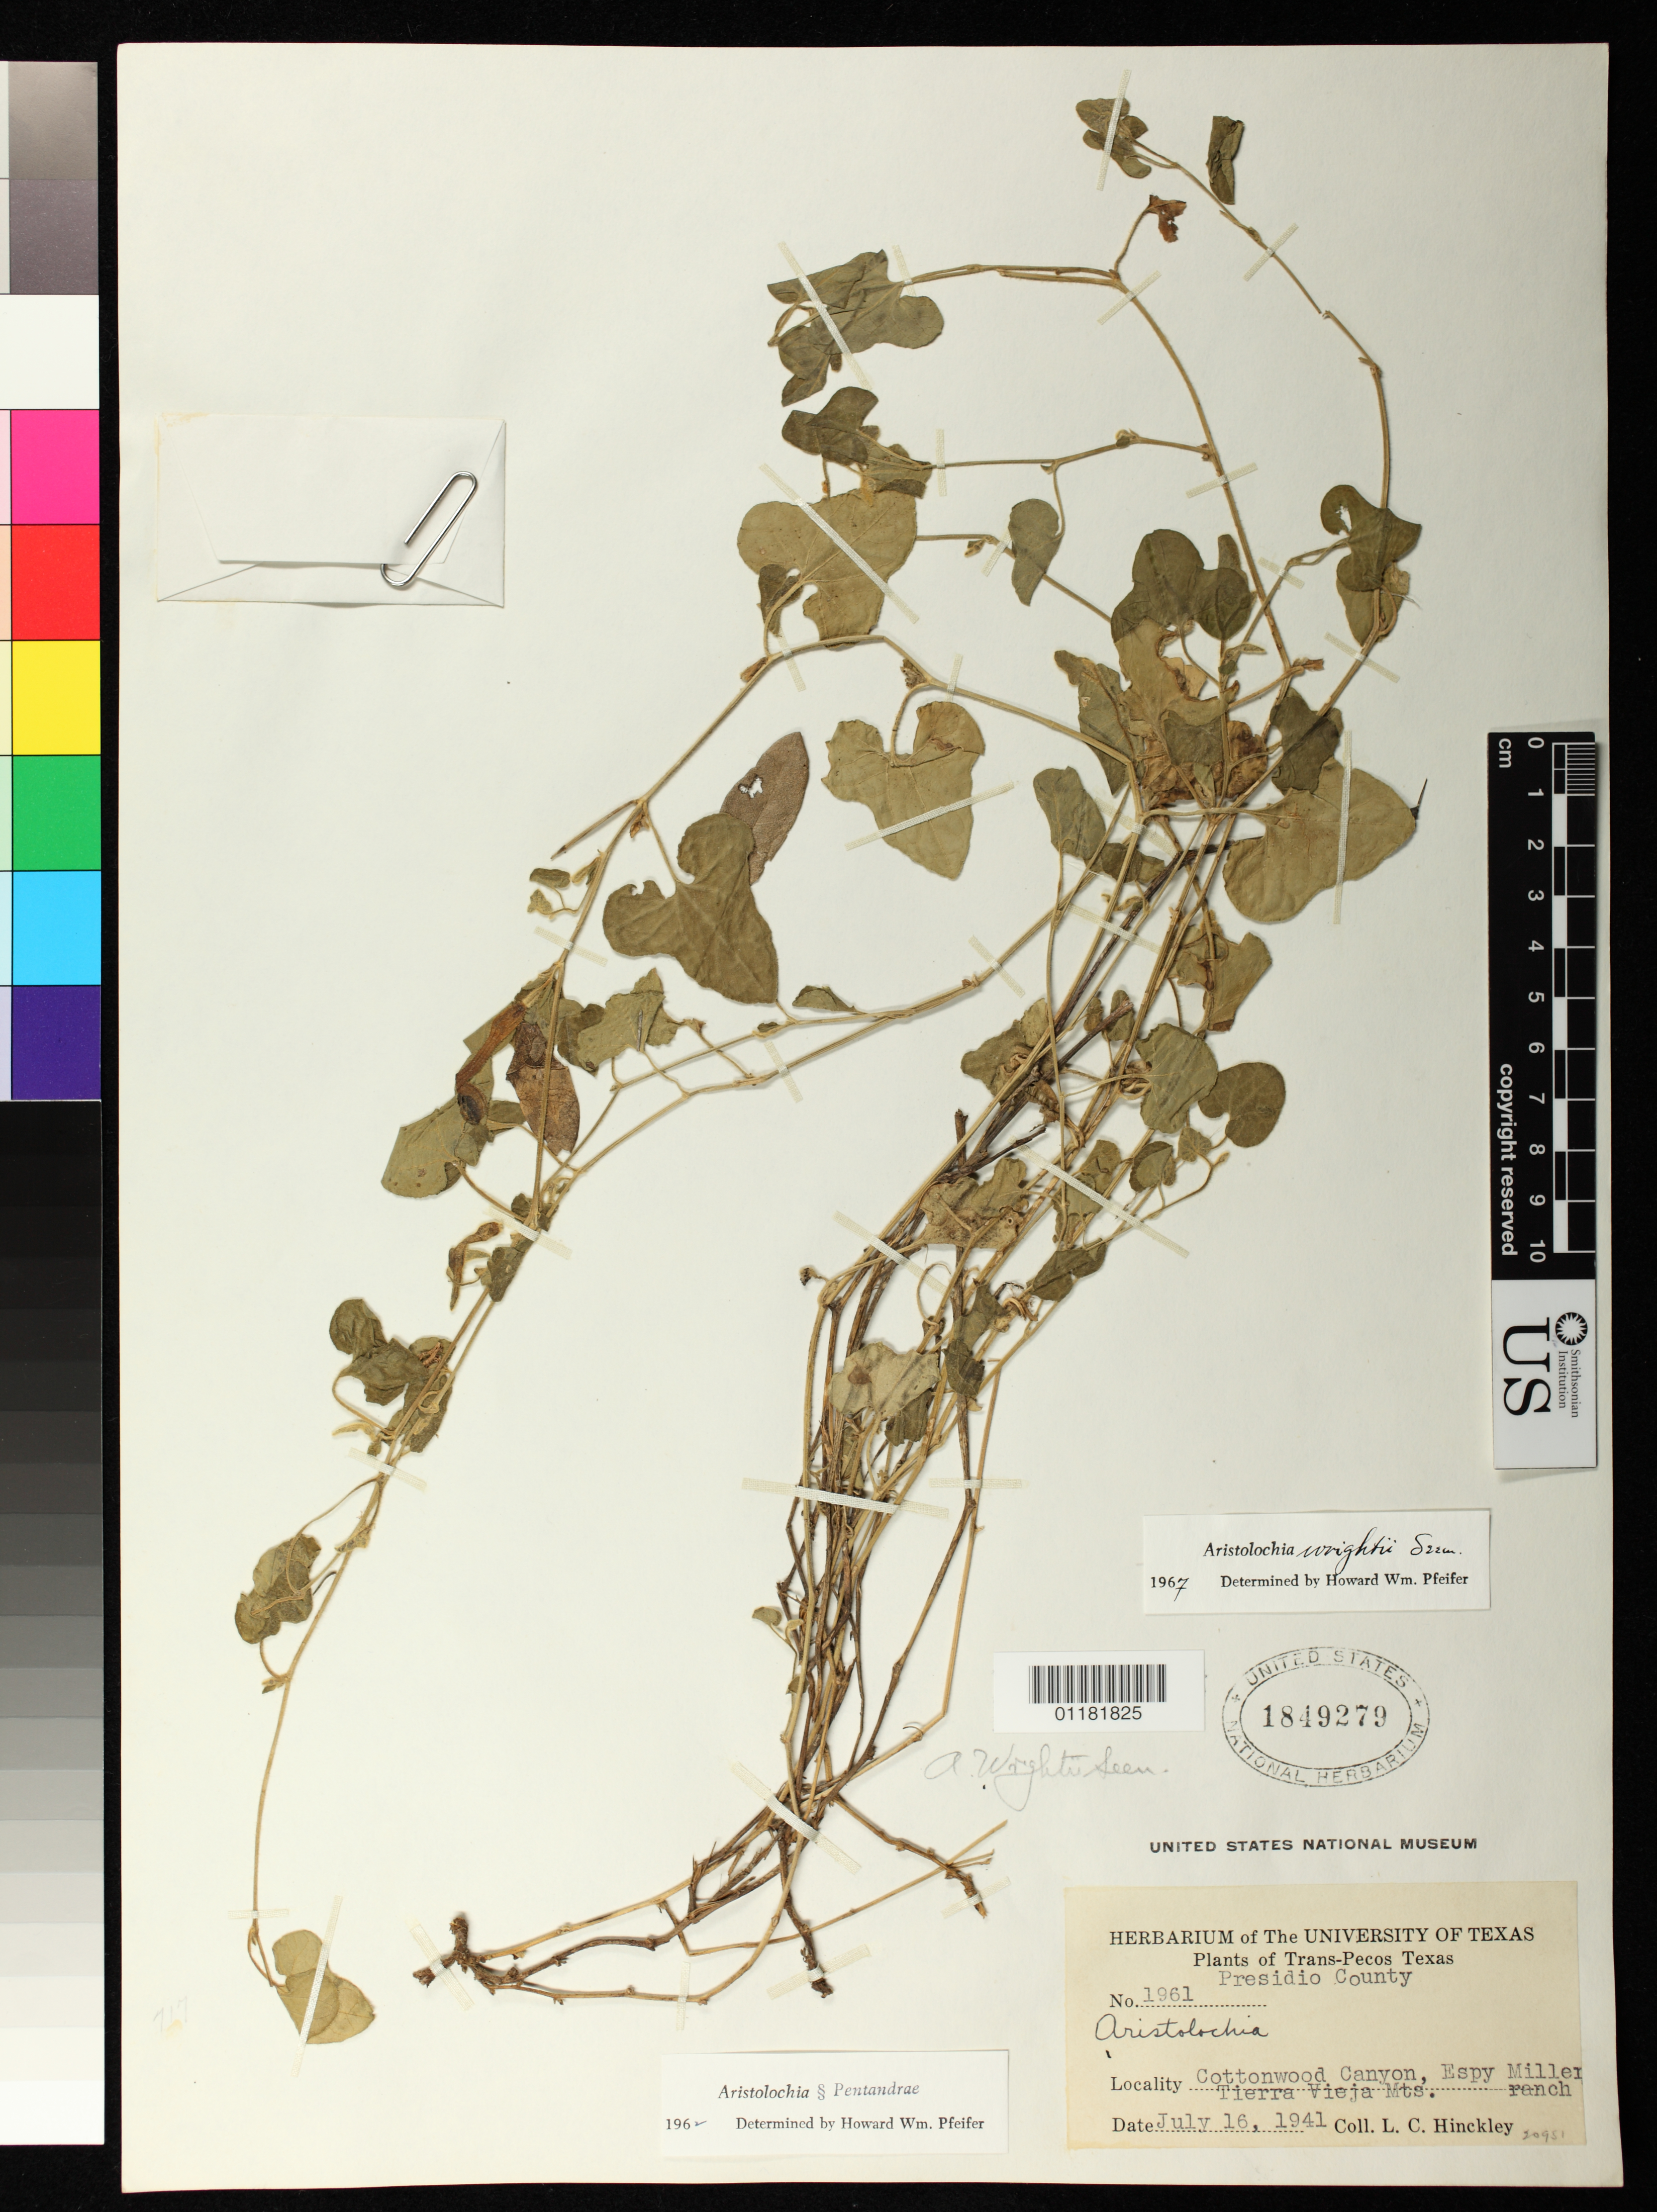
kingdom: Plantae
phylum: Tracheophyta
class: Magnoliopsida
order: Piperales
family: Aristolochiaceae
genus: Aristolochia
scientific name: Aristolochia wrightii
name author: Seem.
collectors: L. Hinckley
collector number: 1961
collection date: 1941-07-16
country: United States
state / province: Texas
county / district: Presidio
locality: Cottonwood Canyon, Tierra Vieja Mountains. Espy Miller ranch. Presidio County.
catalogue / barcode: US 1849279